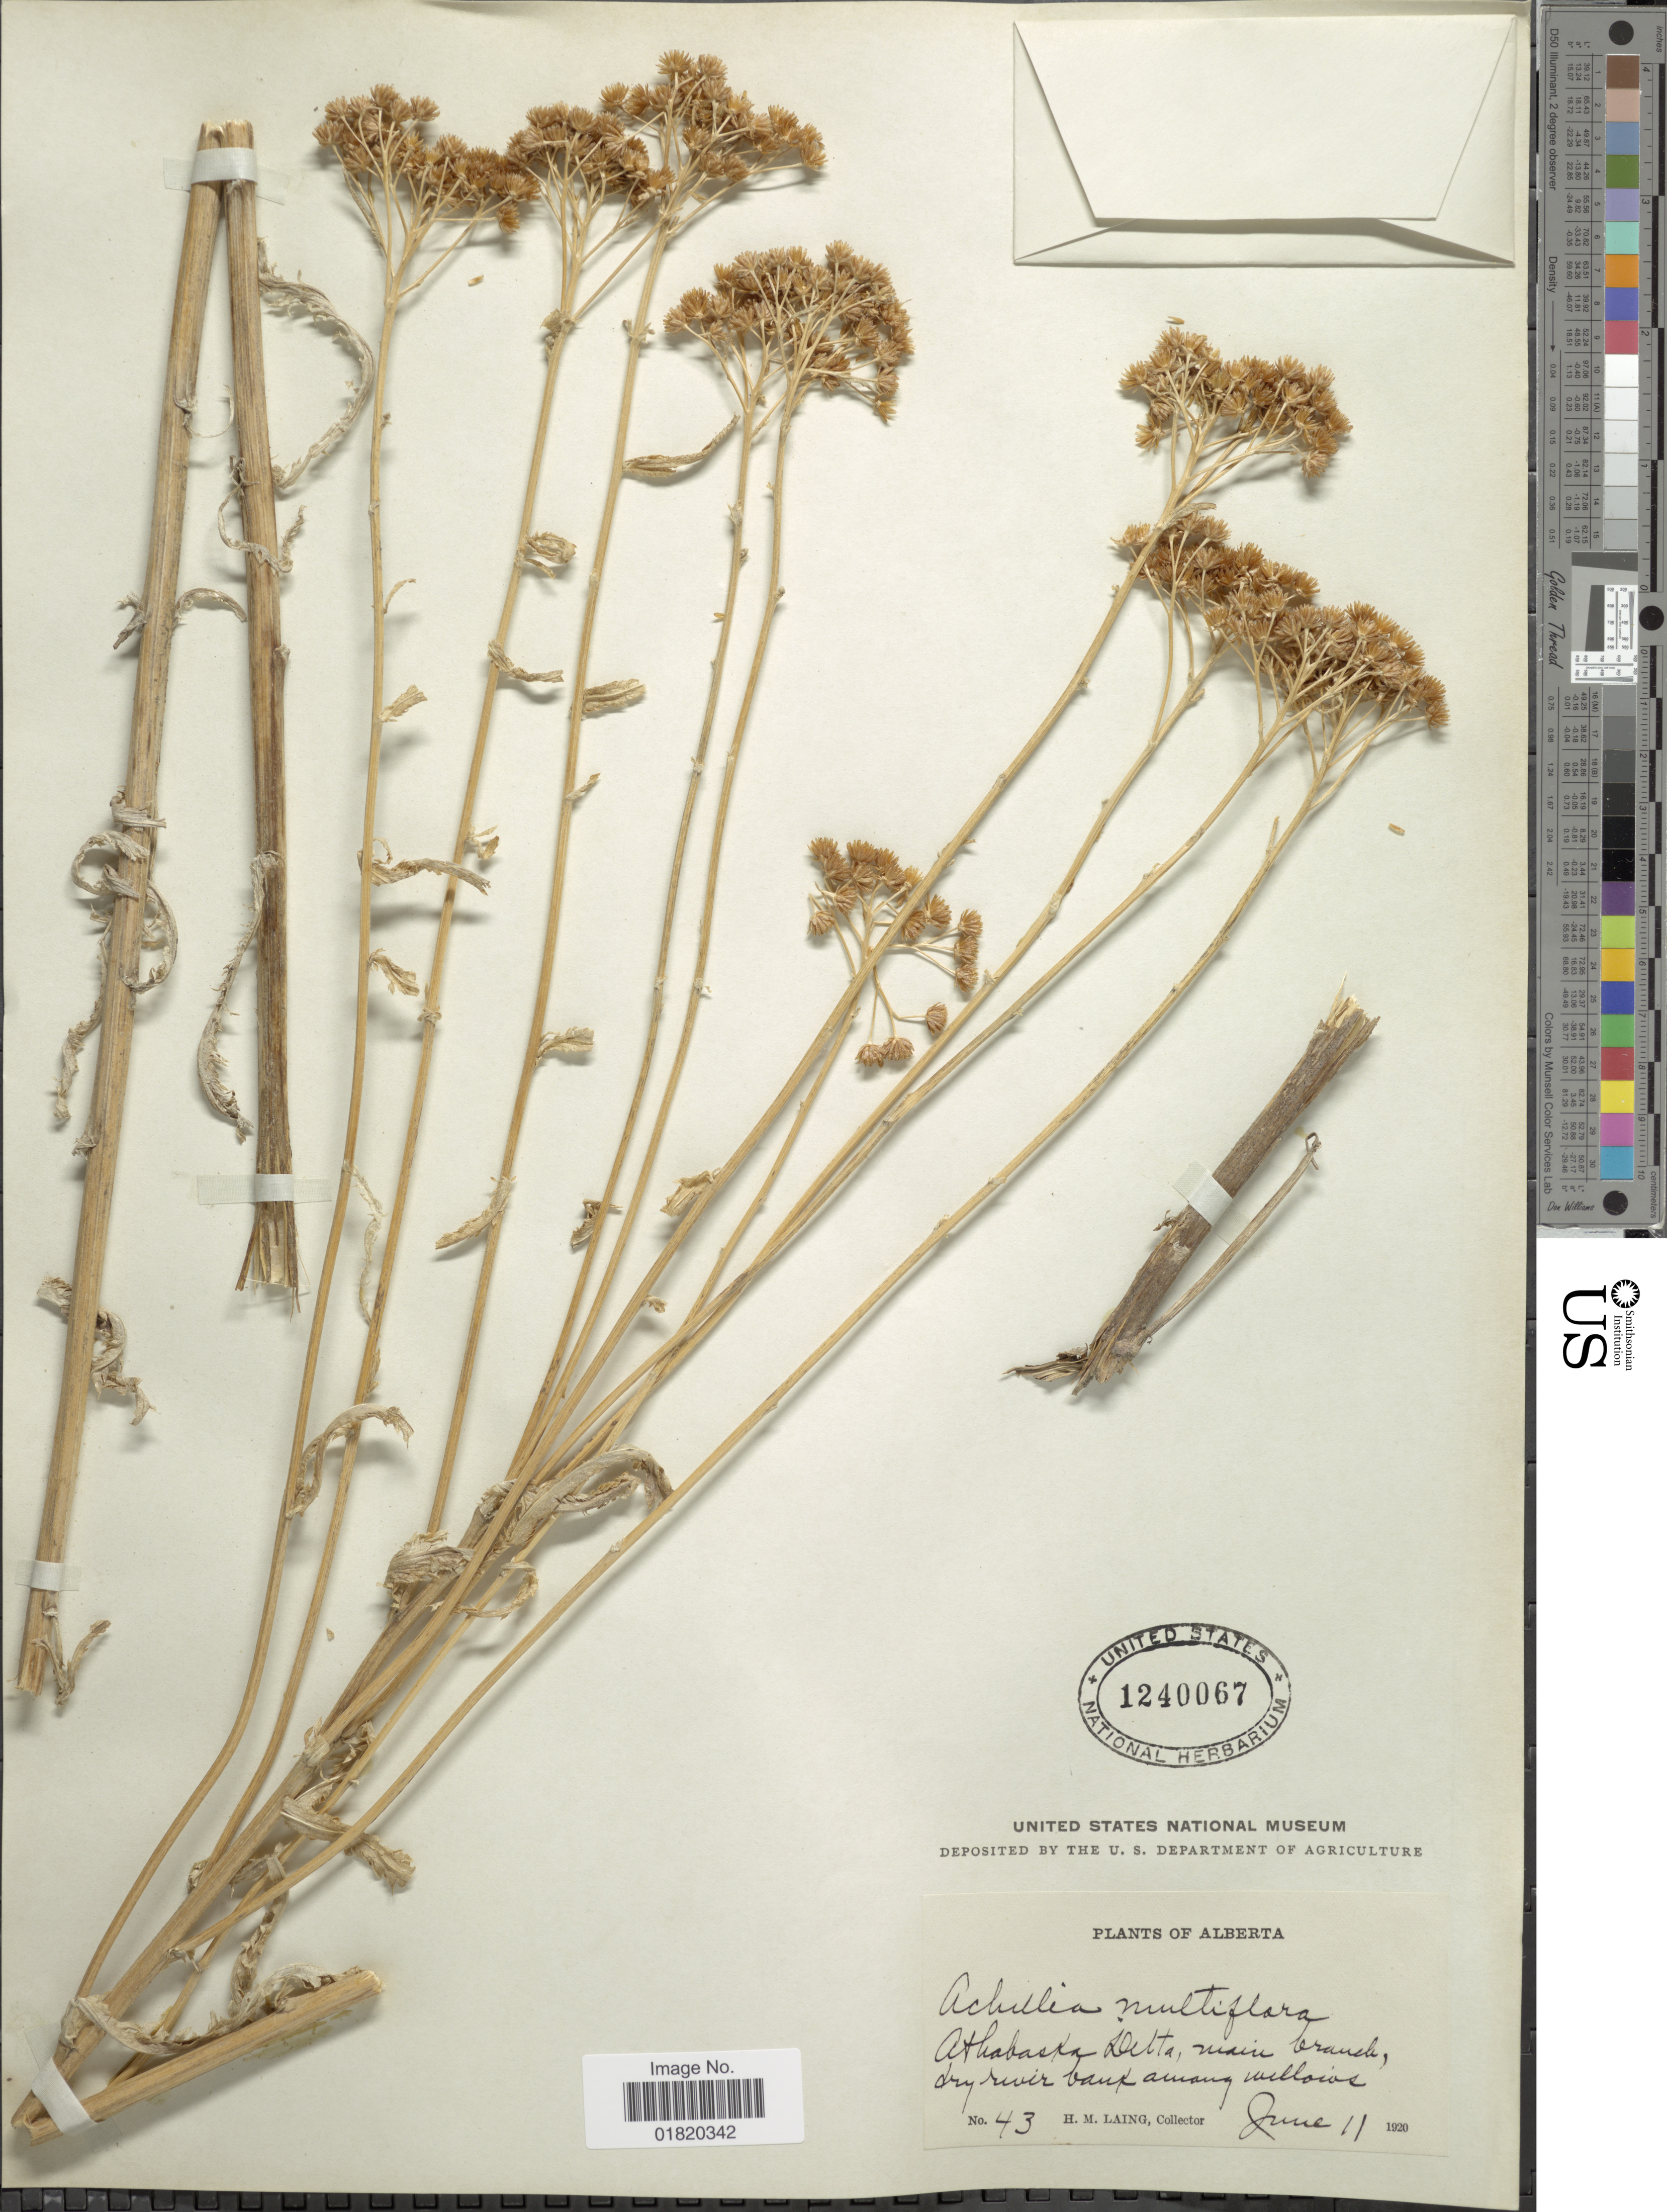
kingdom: Plantae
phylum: Tracheophyta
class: Magnoliopsida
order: Asterales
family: Asteraceae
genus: Achillea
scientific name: Achillea multiflora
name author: Hook.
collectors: H. Laing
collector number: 43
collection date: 1920-06-11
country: Canada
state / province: Alberta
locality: Athabaska Delta, main branch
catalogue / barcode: US 1240067